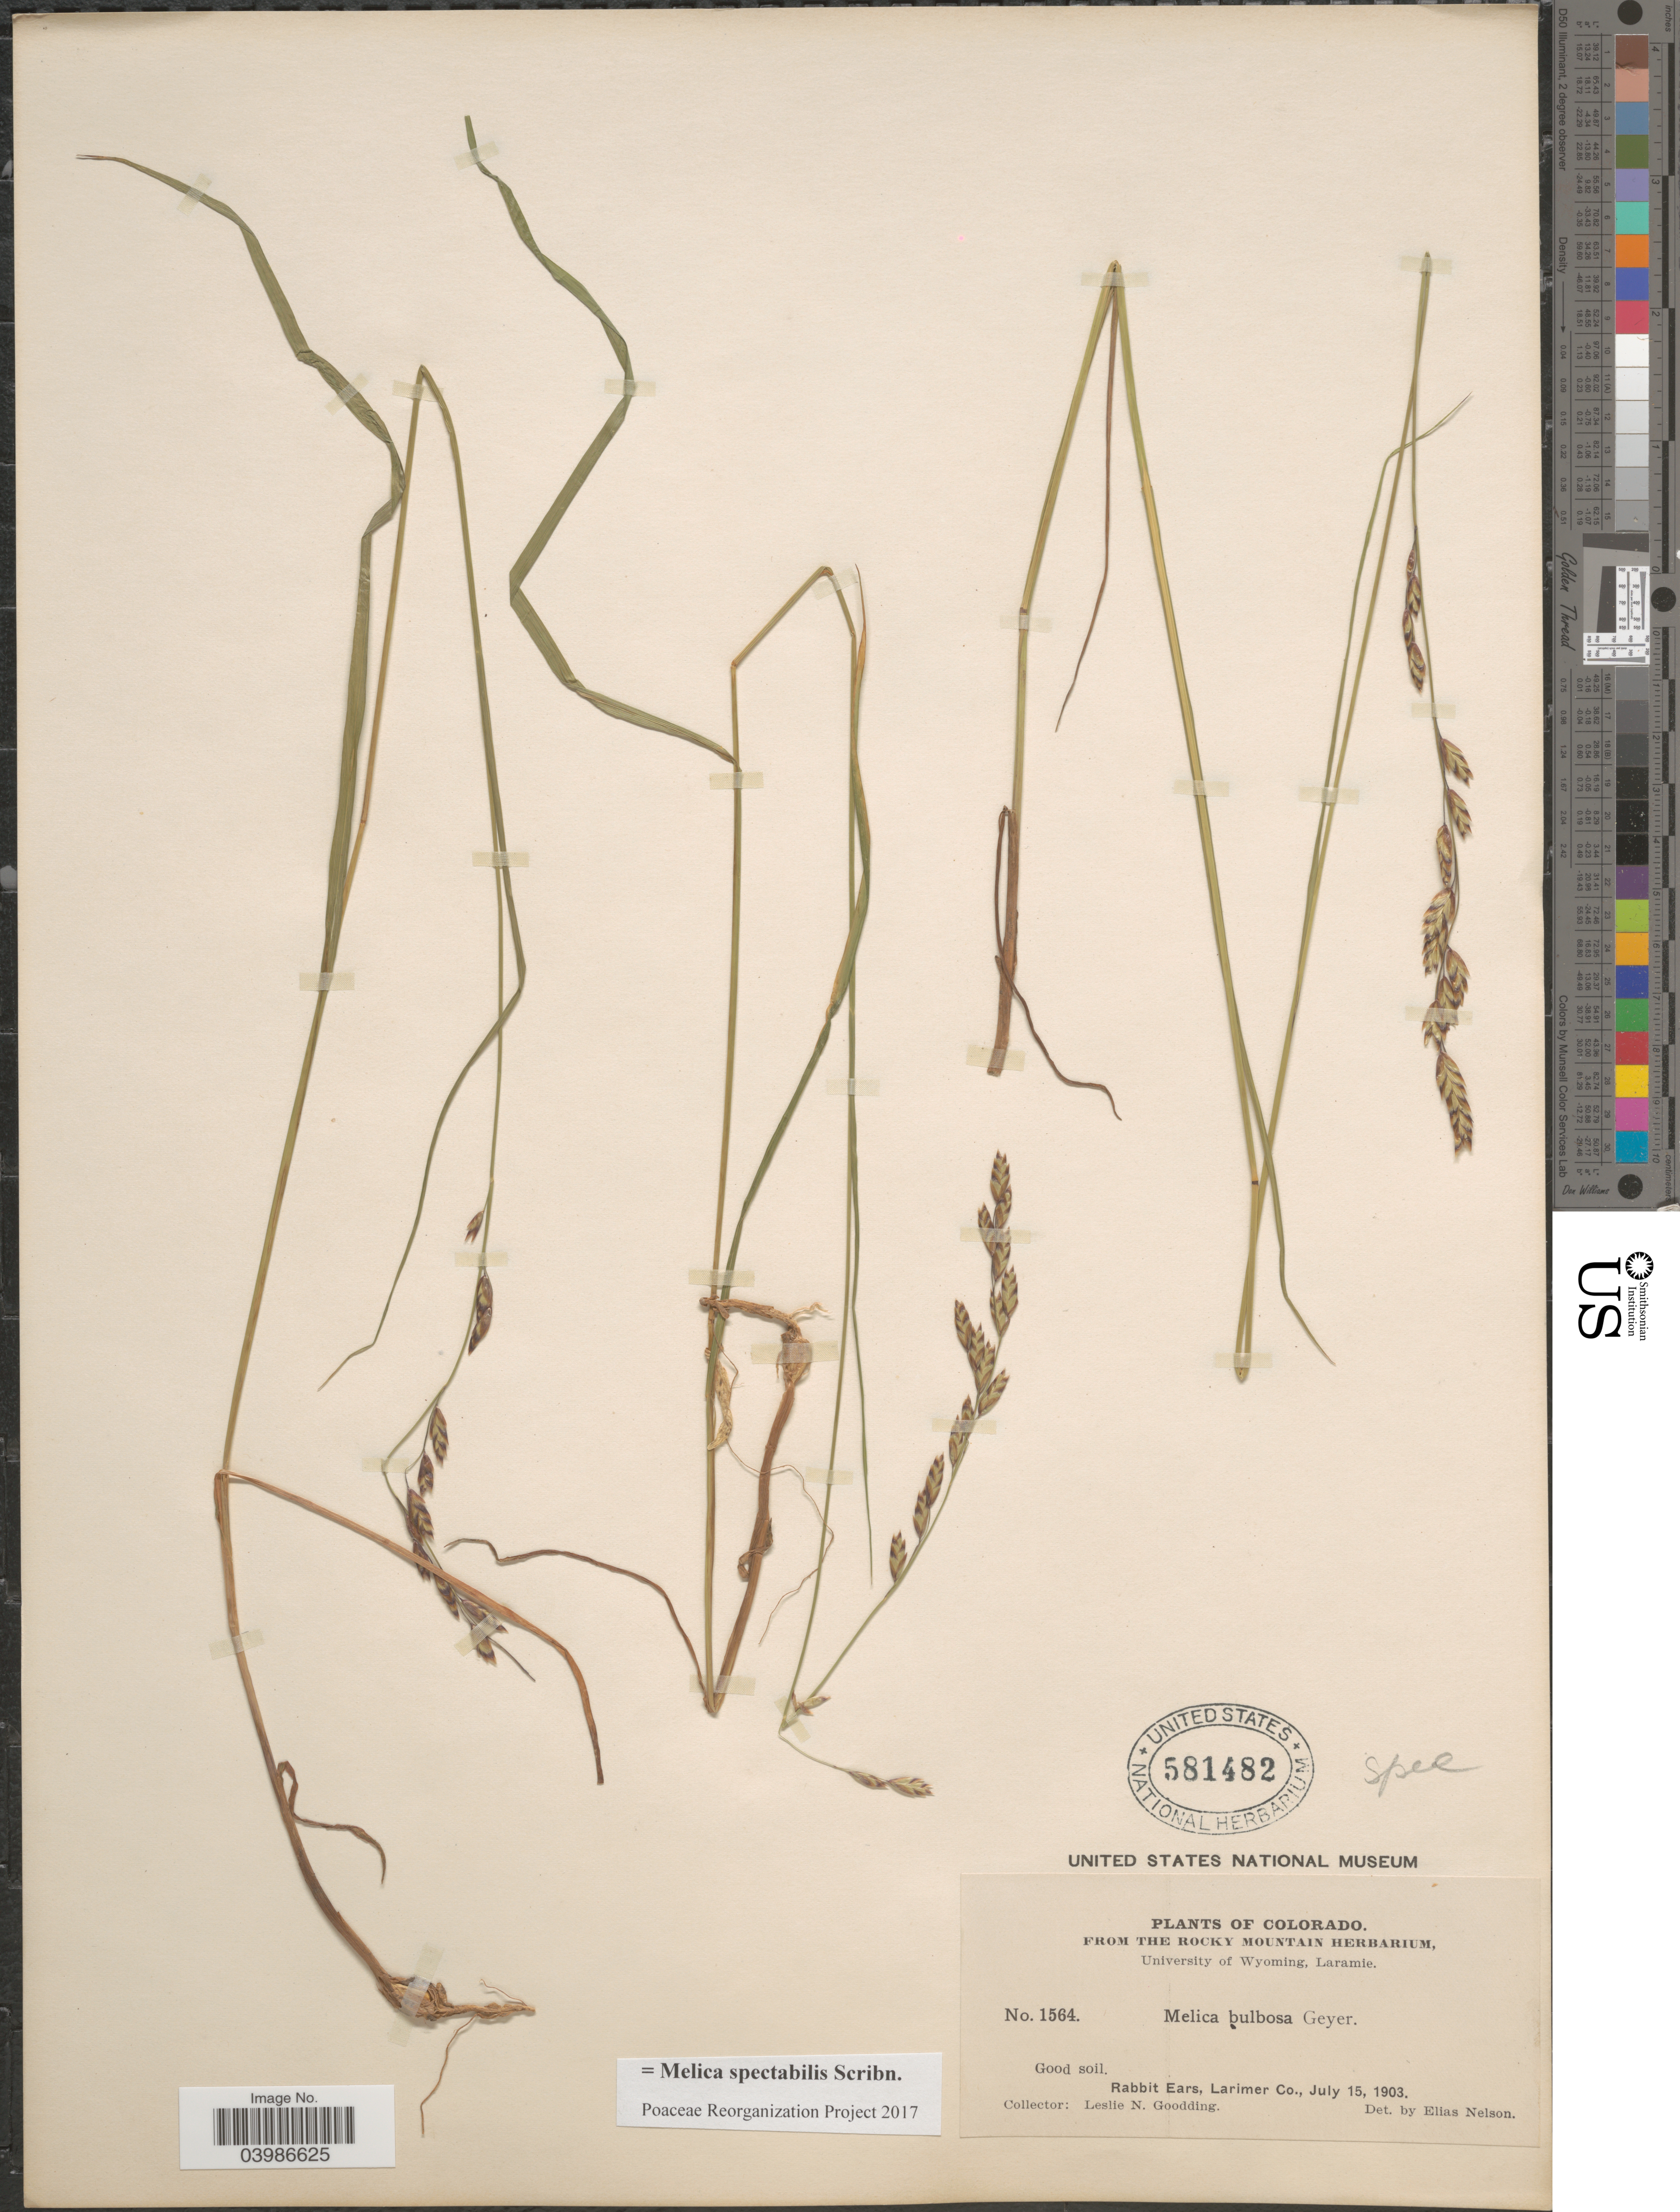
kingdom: Plantae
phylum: Tracheophyta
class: Liliopsida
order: Poales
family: Poaceae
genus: Melica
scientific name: Melica spectabilis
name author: Scribn.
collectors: L. N. Goodding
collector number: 1564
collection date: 1903-07-15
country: United States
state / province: Colorado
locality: Rabbit Ears, Larimer Co.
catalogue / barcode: US 581482